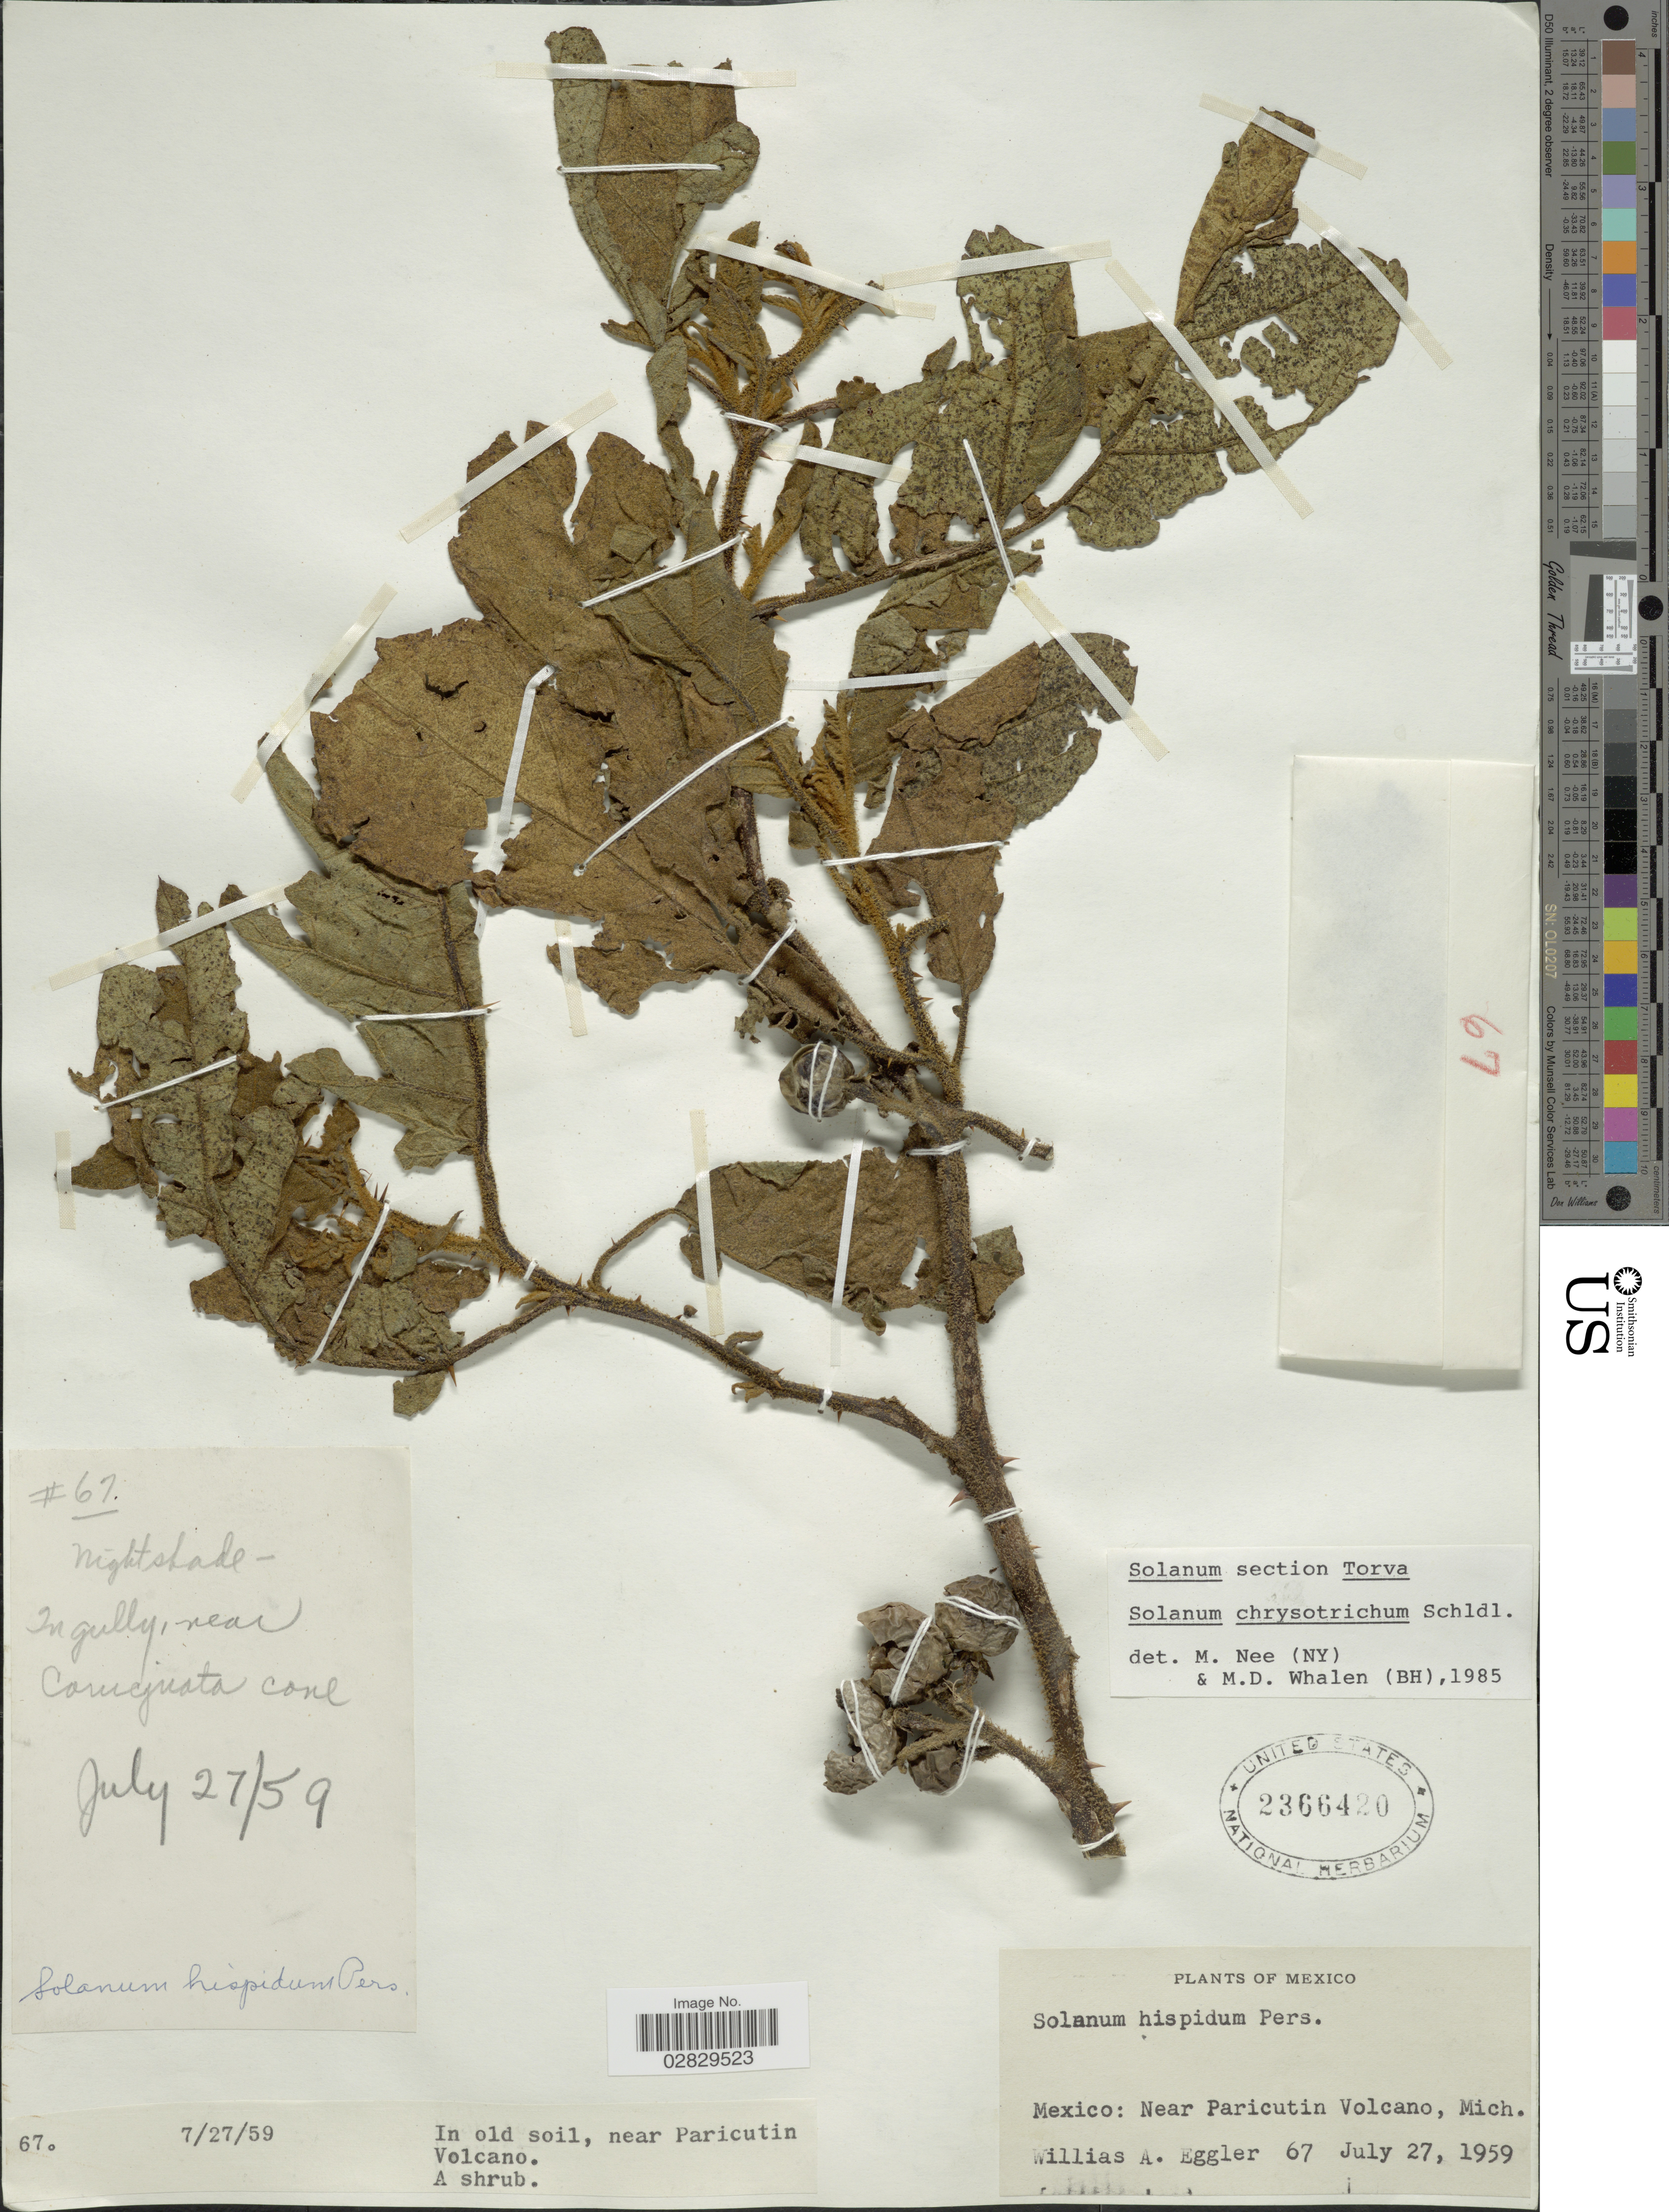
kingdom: Plantae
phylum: Tracheophyta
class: Magnoliopsida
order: Solanales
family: Solanaceae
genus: Solanum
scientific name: Solanum chrysotrichum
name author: Schltdl.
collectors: W. A. Eggler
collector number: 67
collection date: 1959-07-27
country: Mexico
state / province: Michoacán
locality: Near Paricutin Volcano. In gully, near Coruejuata cone.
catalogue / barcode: US 2366420